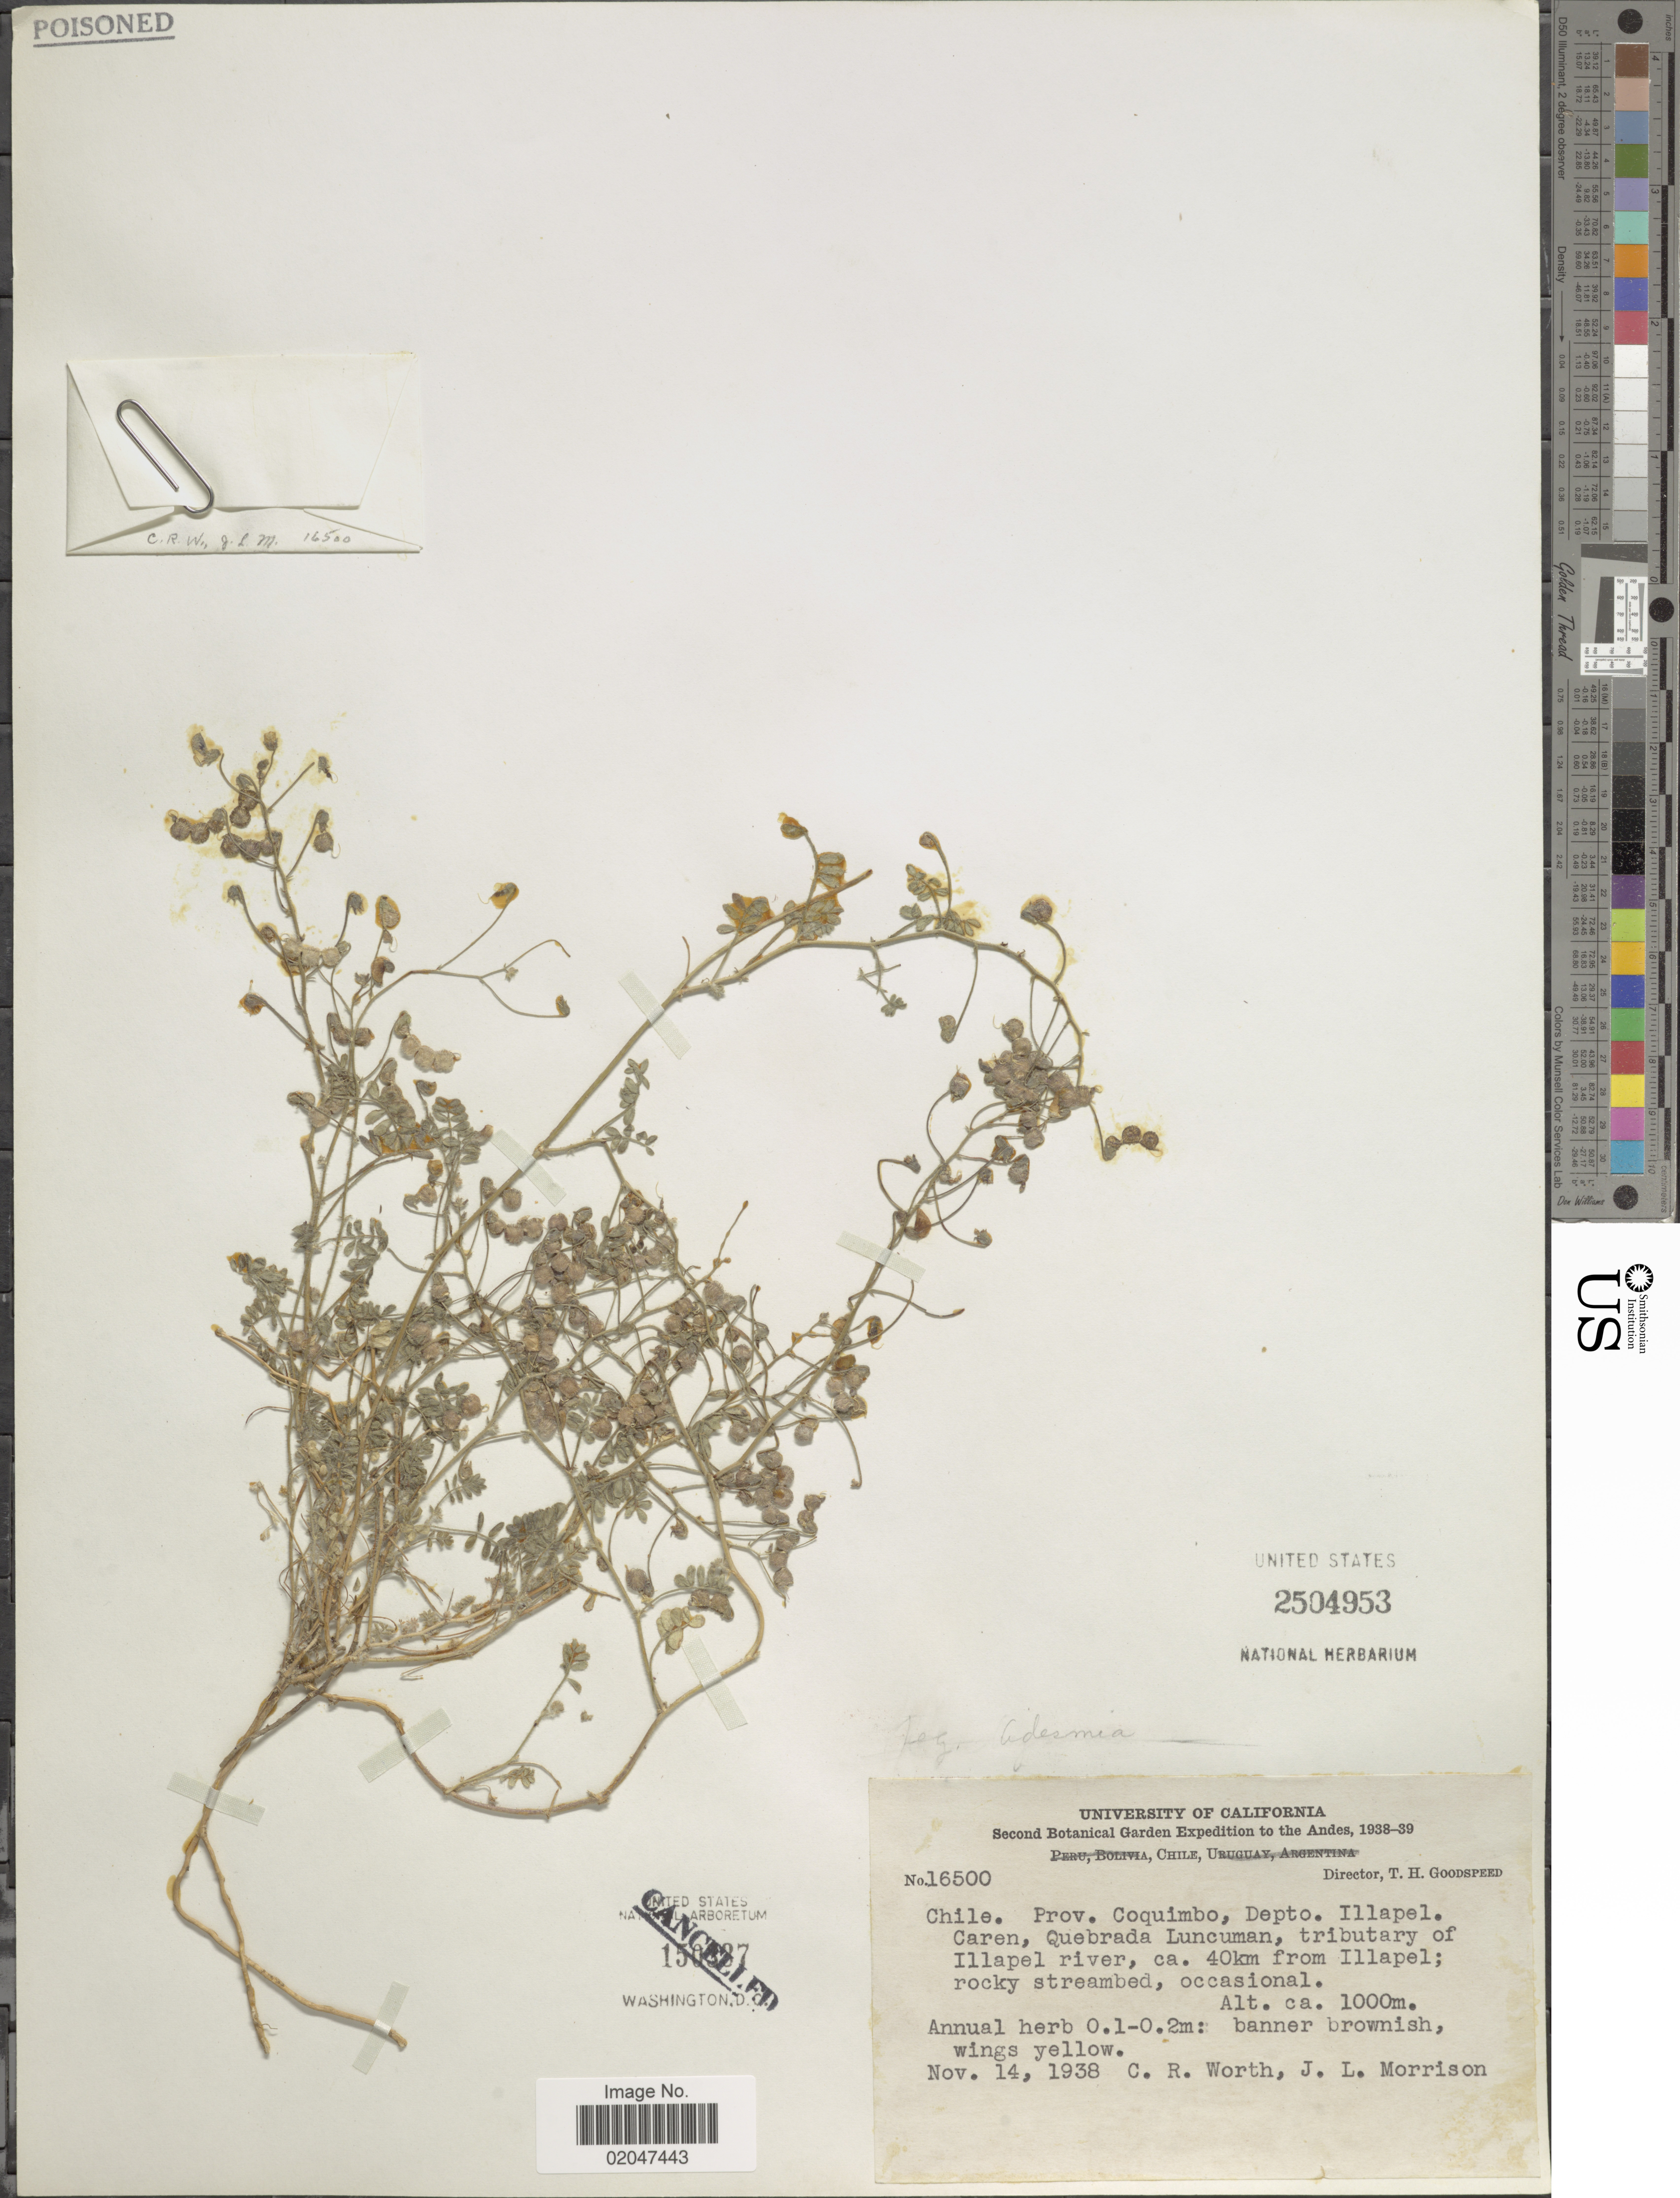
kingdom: Plantae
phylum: Tracheophyta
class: Magnoliopsida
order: Fabales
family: Fabaceae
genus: Adesmia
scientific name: Adesmia sp.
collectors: C. R. Worth & J. Morrison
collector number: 16500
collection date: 1938-11-14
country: Chile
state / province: Coquimbo (IV)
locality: The Andes. Depto. Illapel. Caren, Quebrada Luncuman, tributary of Illapel river, ca. 40km from Illapel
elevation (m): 1000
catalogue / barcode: US 2504953